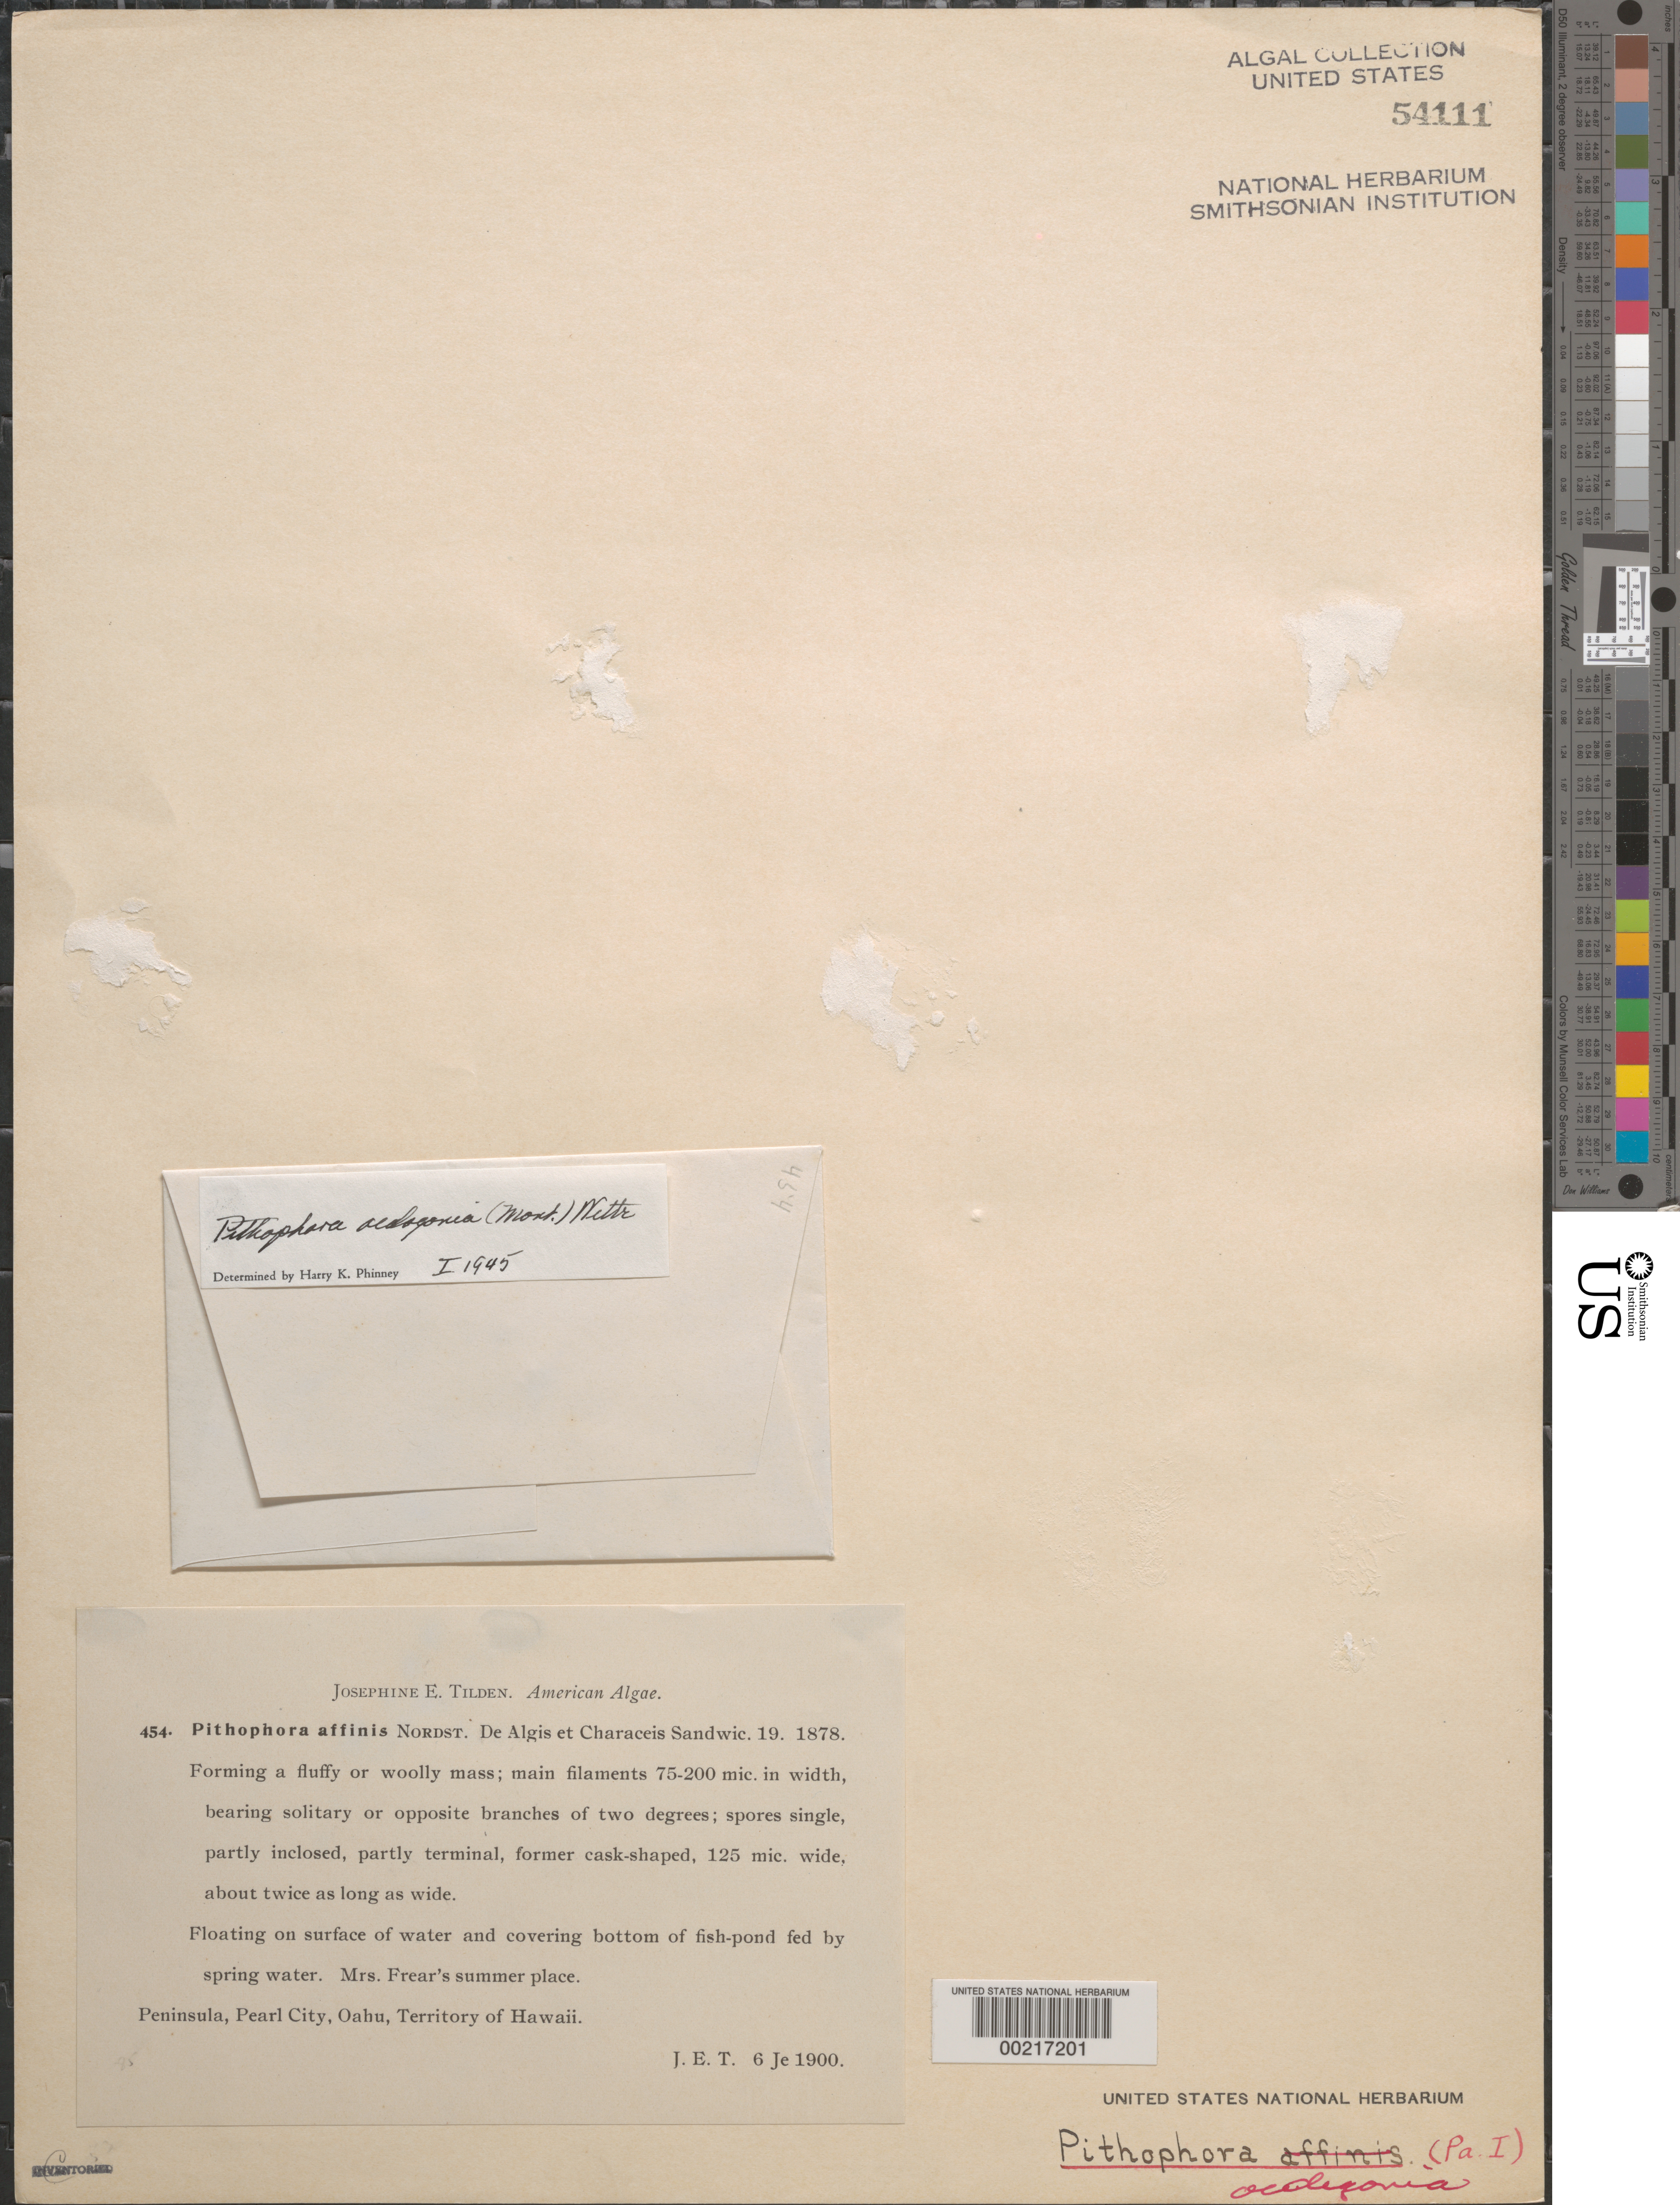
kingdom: Plantae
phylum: Chlorophyta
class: Ulvophyceae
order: Cladophorales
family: Cladophoraceae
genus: Pithophora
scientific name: Pithophora roettleri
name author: (Roth) Wittr.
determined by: Algae name updating Project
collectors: J. E. Tilden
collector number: JET 454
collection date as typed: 06 Jun 1900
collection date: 1900-06-06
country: United States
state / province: Hawaii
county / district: Honolulu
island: Oahu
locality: Pearl City, Peninsula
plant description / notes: Tilden, American Algae, as Pithophora affinis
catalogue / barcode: US 54111